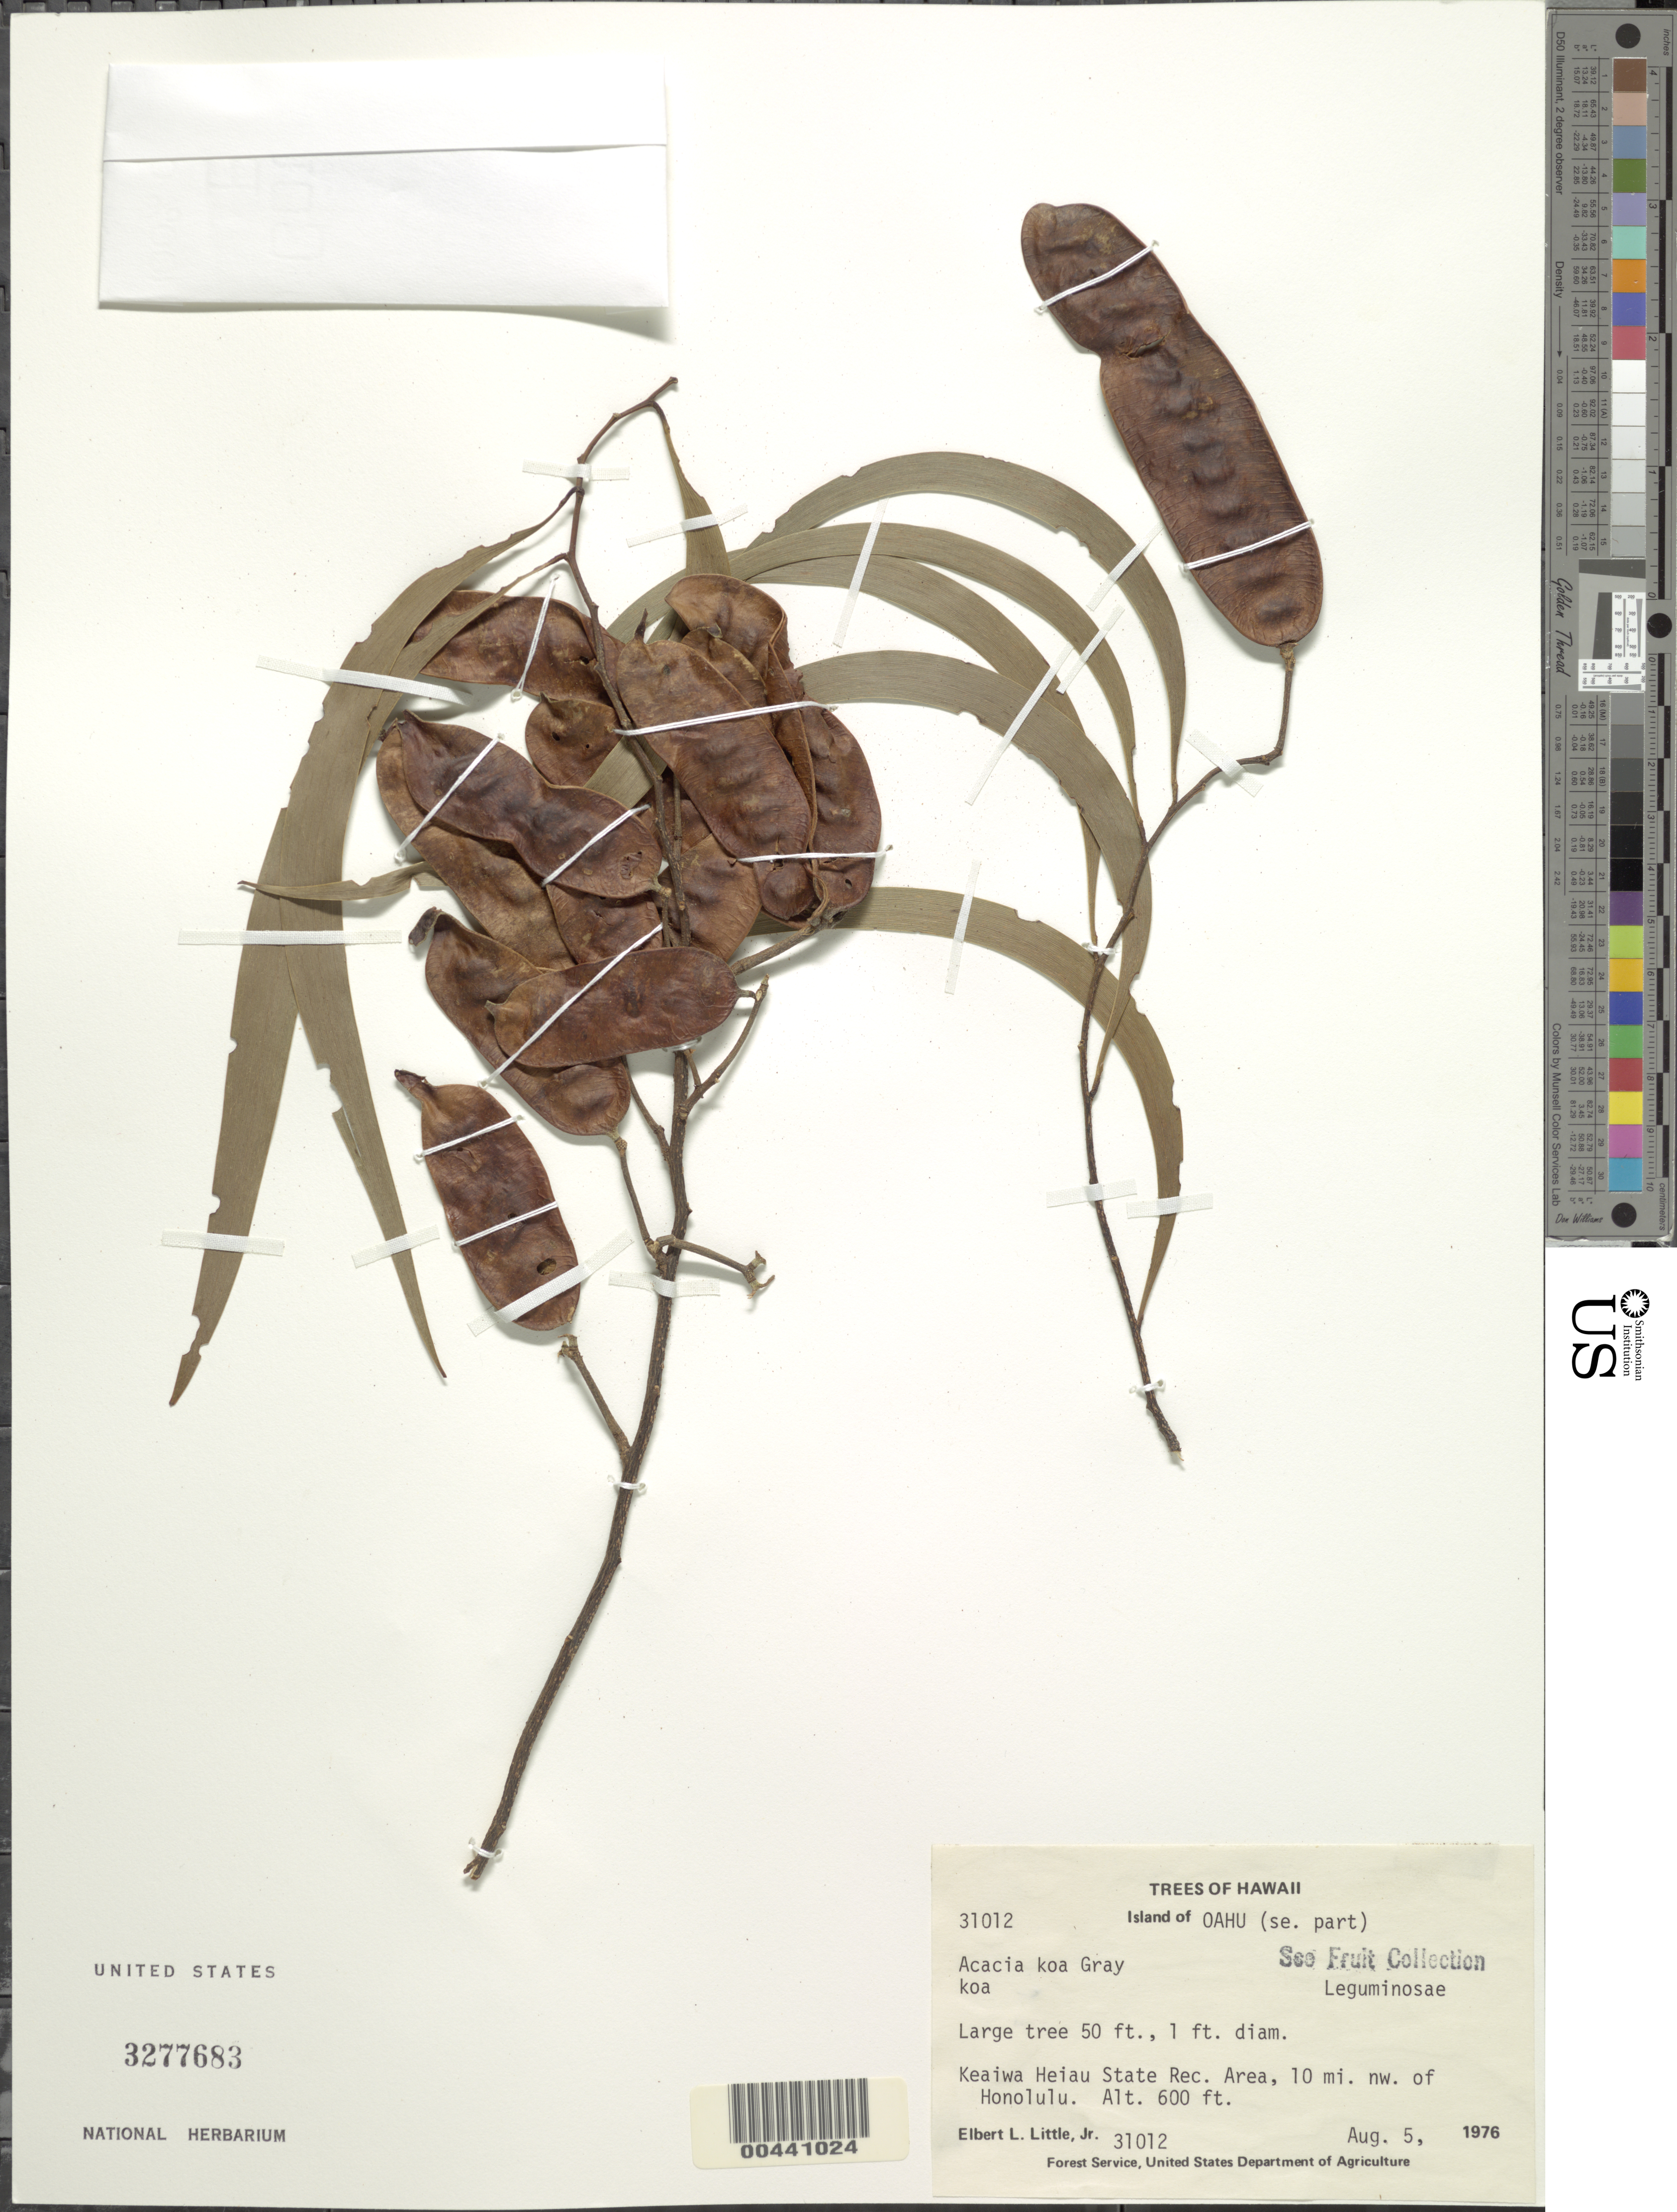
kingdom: Plantae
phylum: Tracheophyta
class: Magnoliopsida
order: Fabales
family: Fabaceae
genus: Acacia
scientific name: Acacia koa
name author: A. Gray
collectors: E. L. Little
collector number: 31012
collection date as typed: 5 Aug 1976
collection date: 1976-08-05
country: United States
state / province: Hawaii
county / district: Honolulu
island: Oahu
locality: SE part of Oahu, Keaiwa Heiau State Rec. Area, 10 mi NW of Honolulu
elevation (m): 183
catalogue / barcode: US 3277683